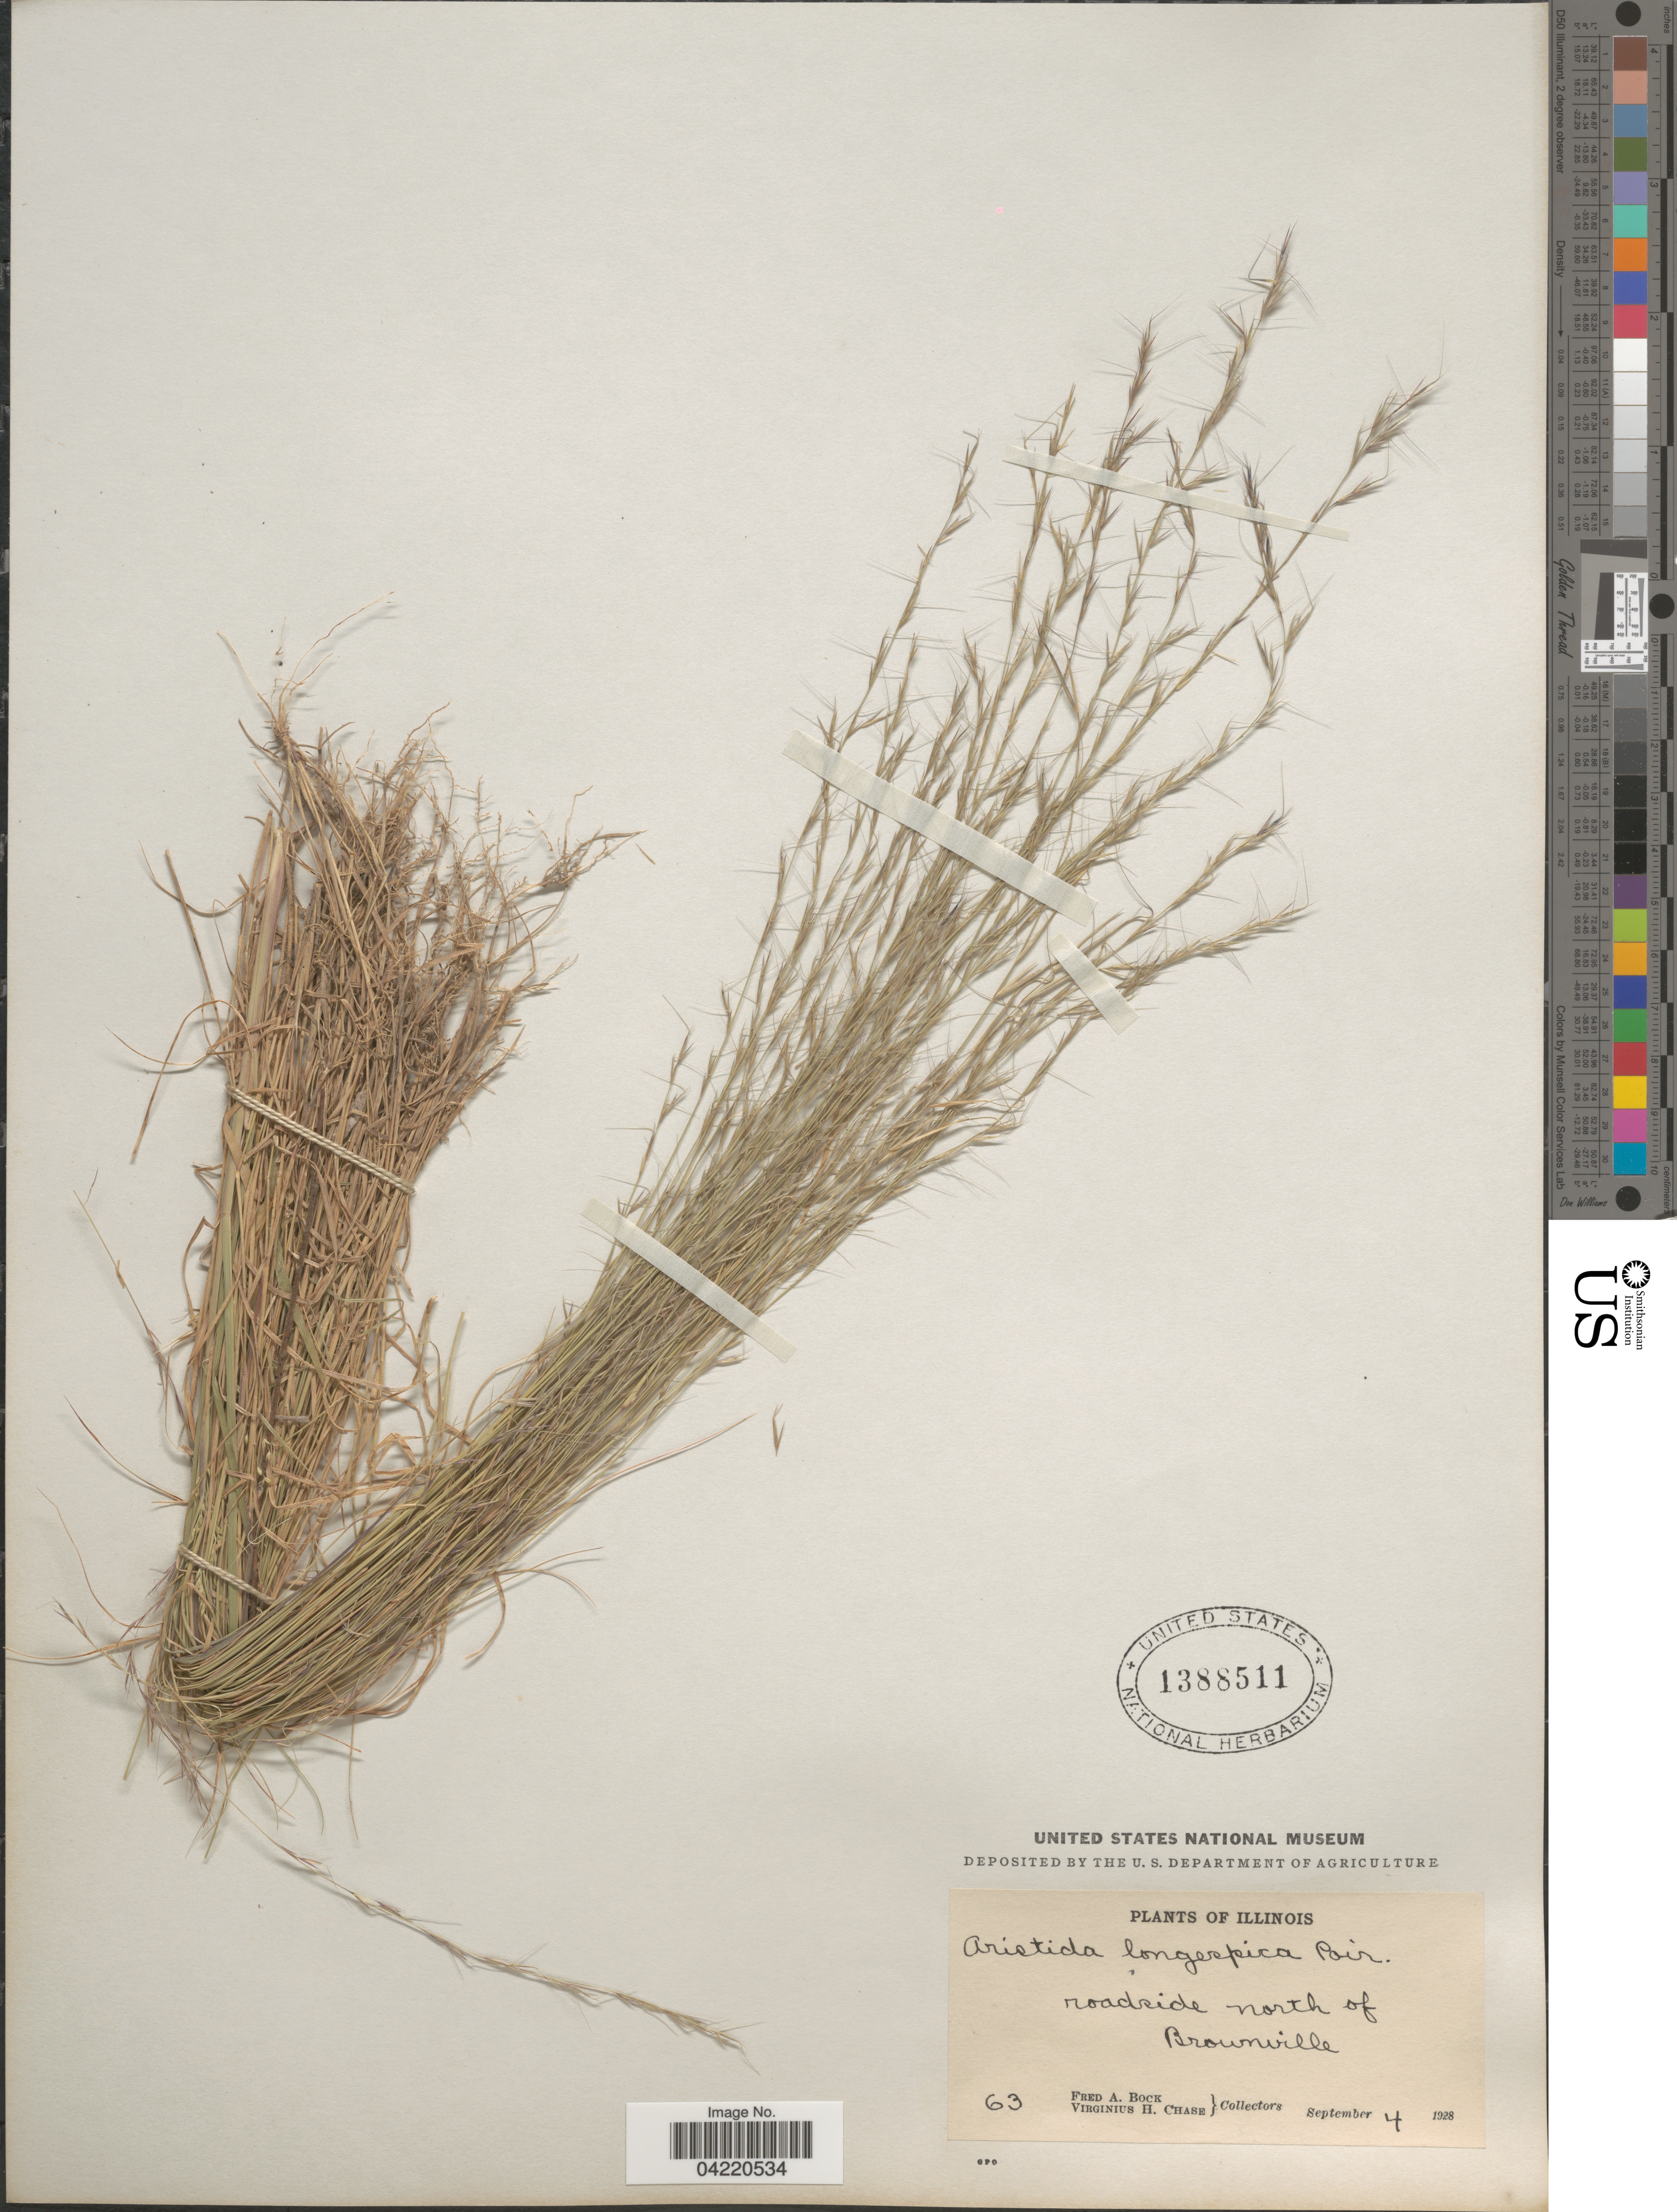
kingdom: Plantae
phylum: Tracheophyta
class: Liliopsida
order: Poales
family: Poaceae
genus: Aristida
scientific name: Aristida longespica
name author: Poir.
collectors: F. Bock & V. H. Chase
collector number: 63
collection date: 1928-09-04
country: United States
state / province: Illinois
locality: Roadside north of Brownville.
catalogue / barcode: US 1388511